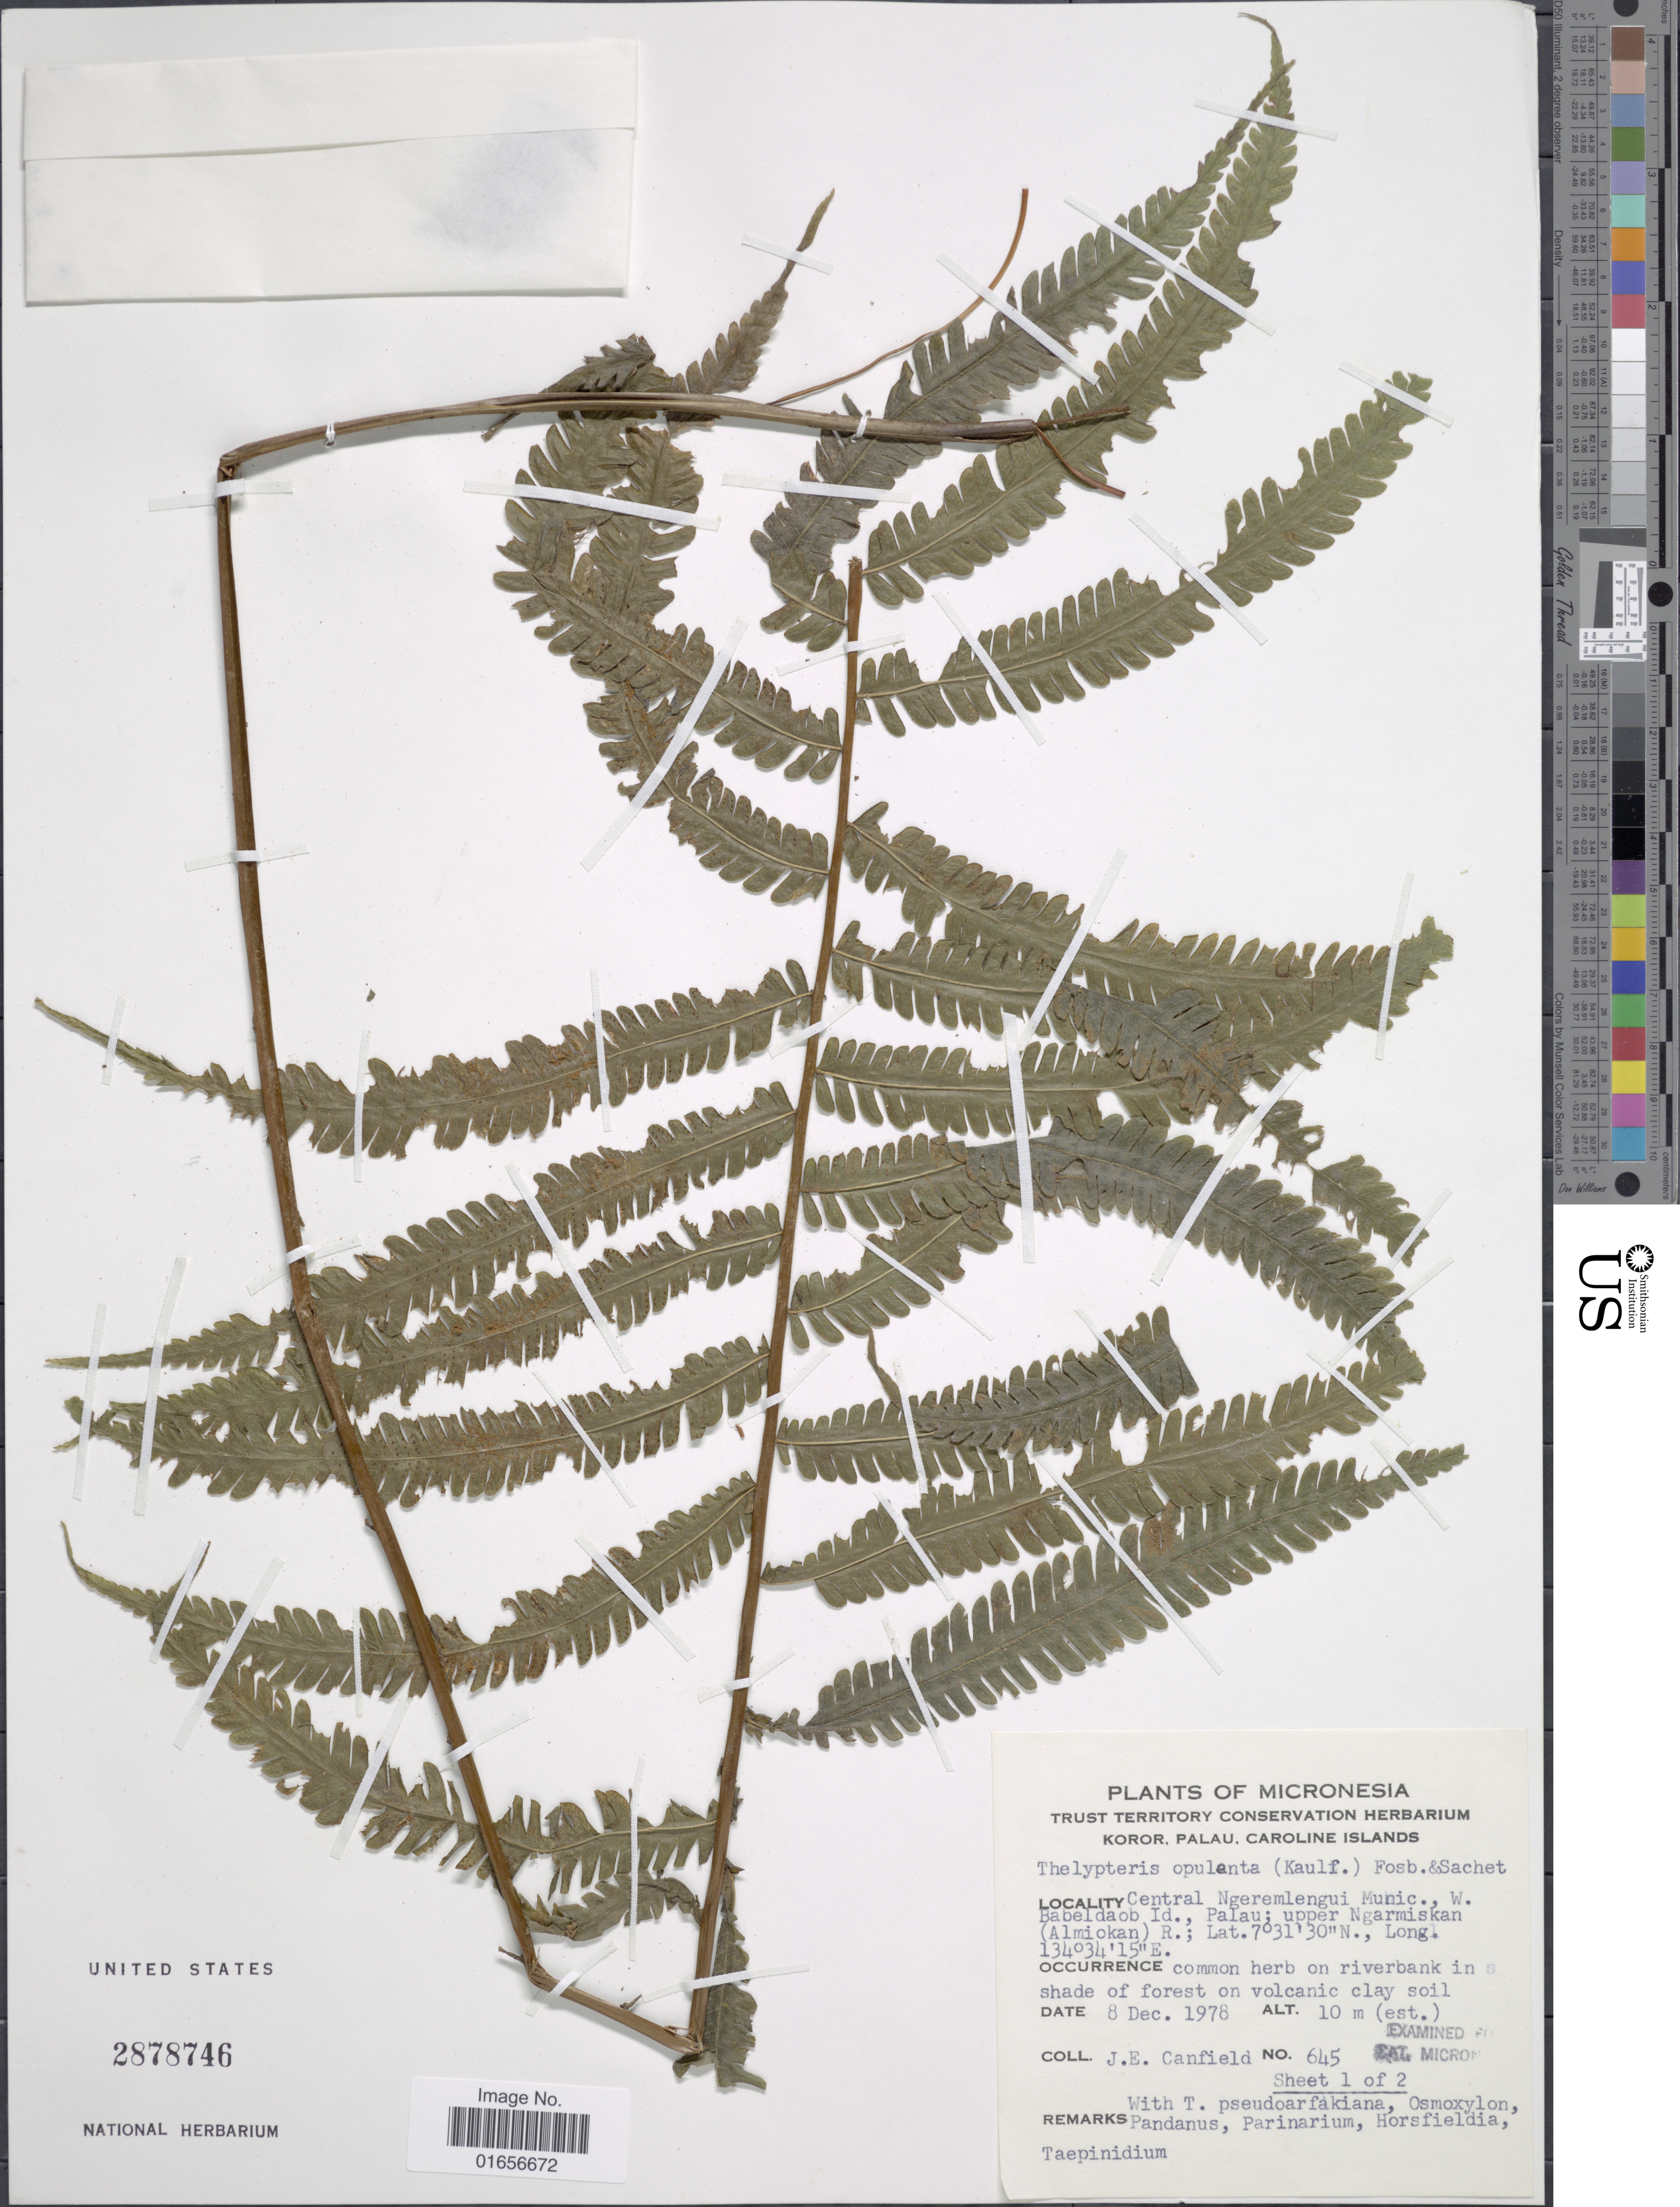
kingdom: Plantae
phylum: Tracheophyta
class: Polypodiopsida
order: Polypodiales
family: Thelypteridaceae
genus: Amphineuron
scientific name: Amphineuron opulentum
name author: (Kaulf.) Holttum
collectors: J. E. Canfield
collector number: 645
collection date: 1978-12-08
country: Palau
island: Babeldaob [Babelthuap]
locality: Micronesia, Central Ngeremlengui Munic., W. Babeldaob Id., Palau; upper Ngarmiskan (Almiokan) R.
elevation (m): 10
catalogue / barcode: US 2878746